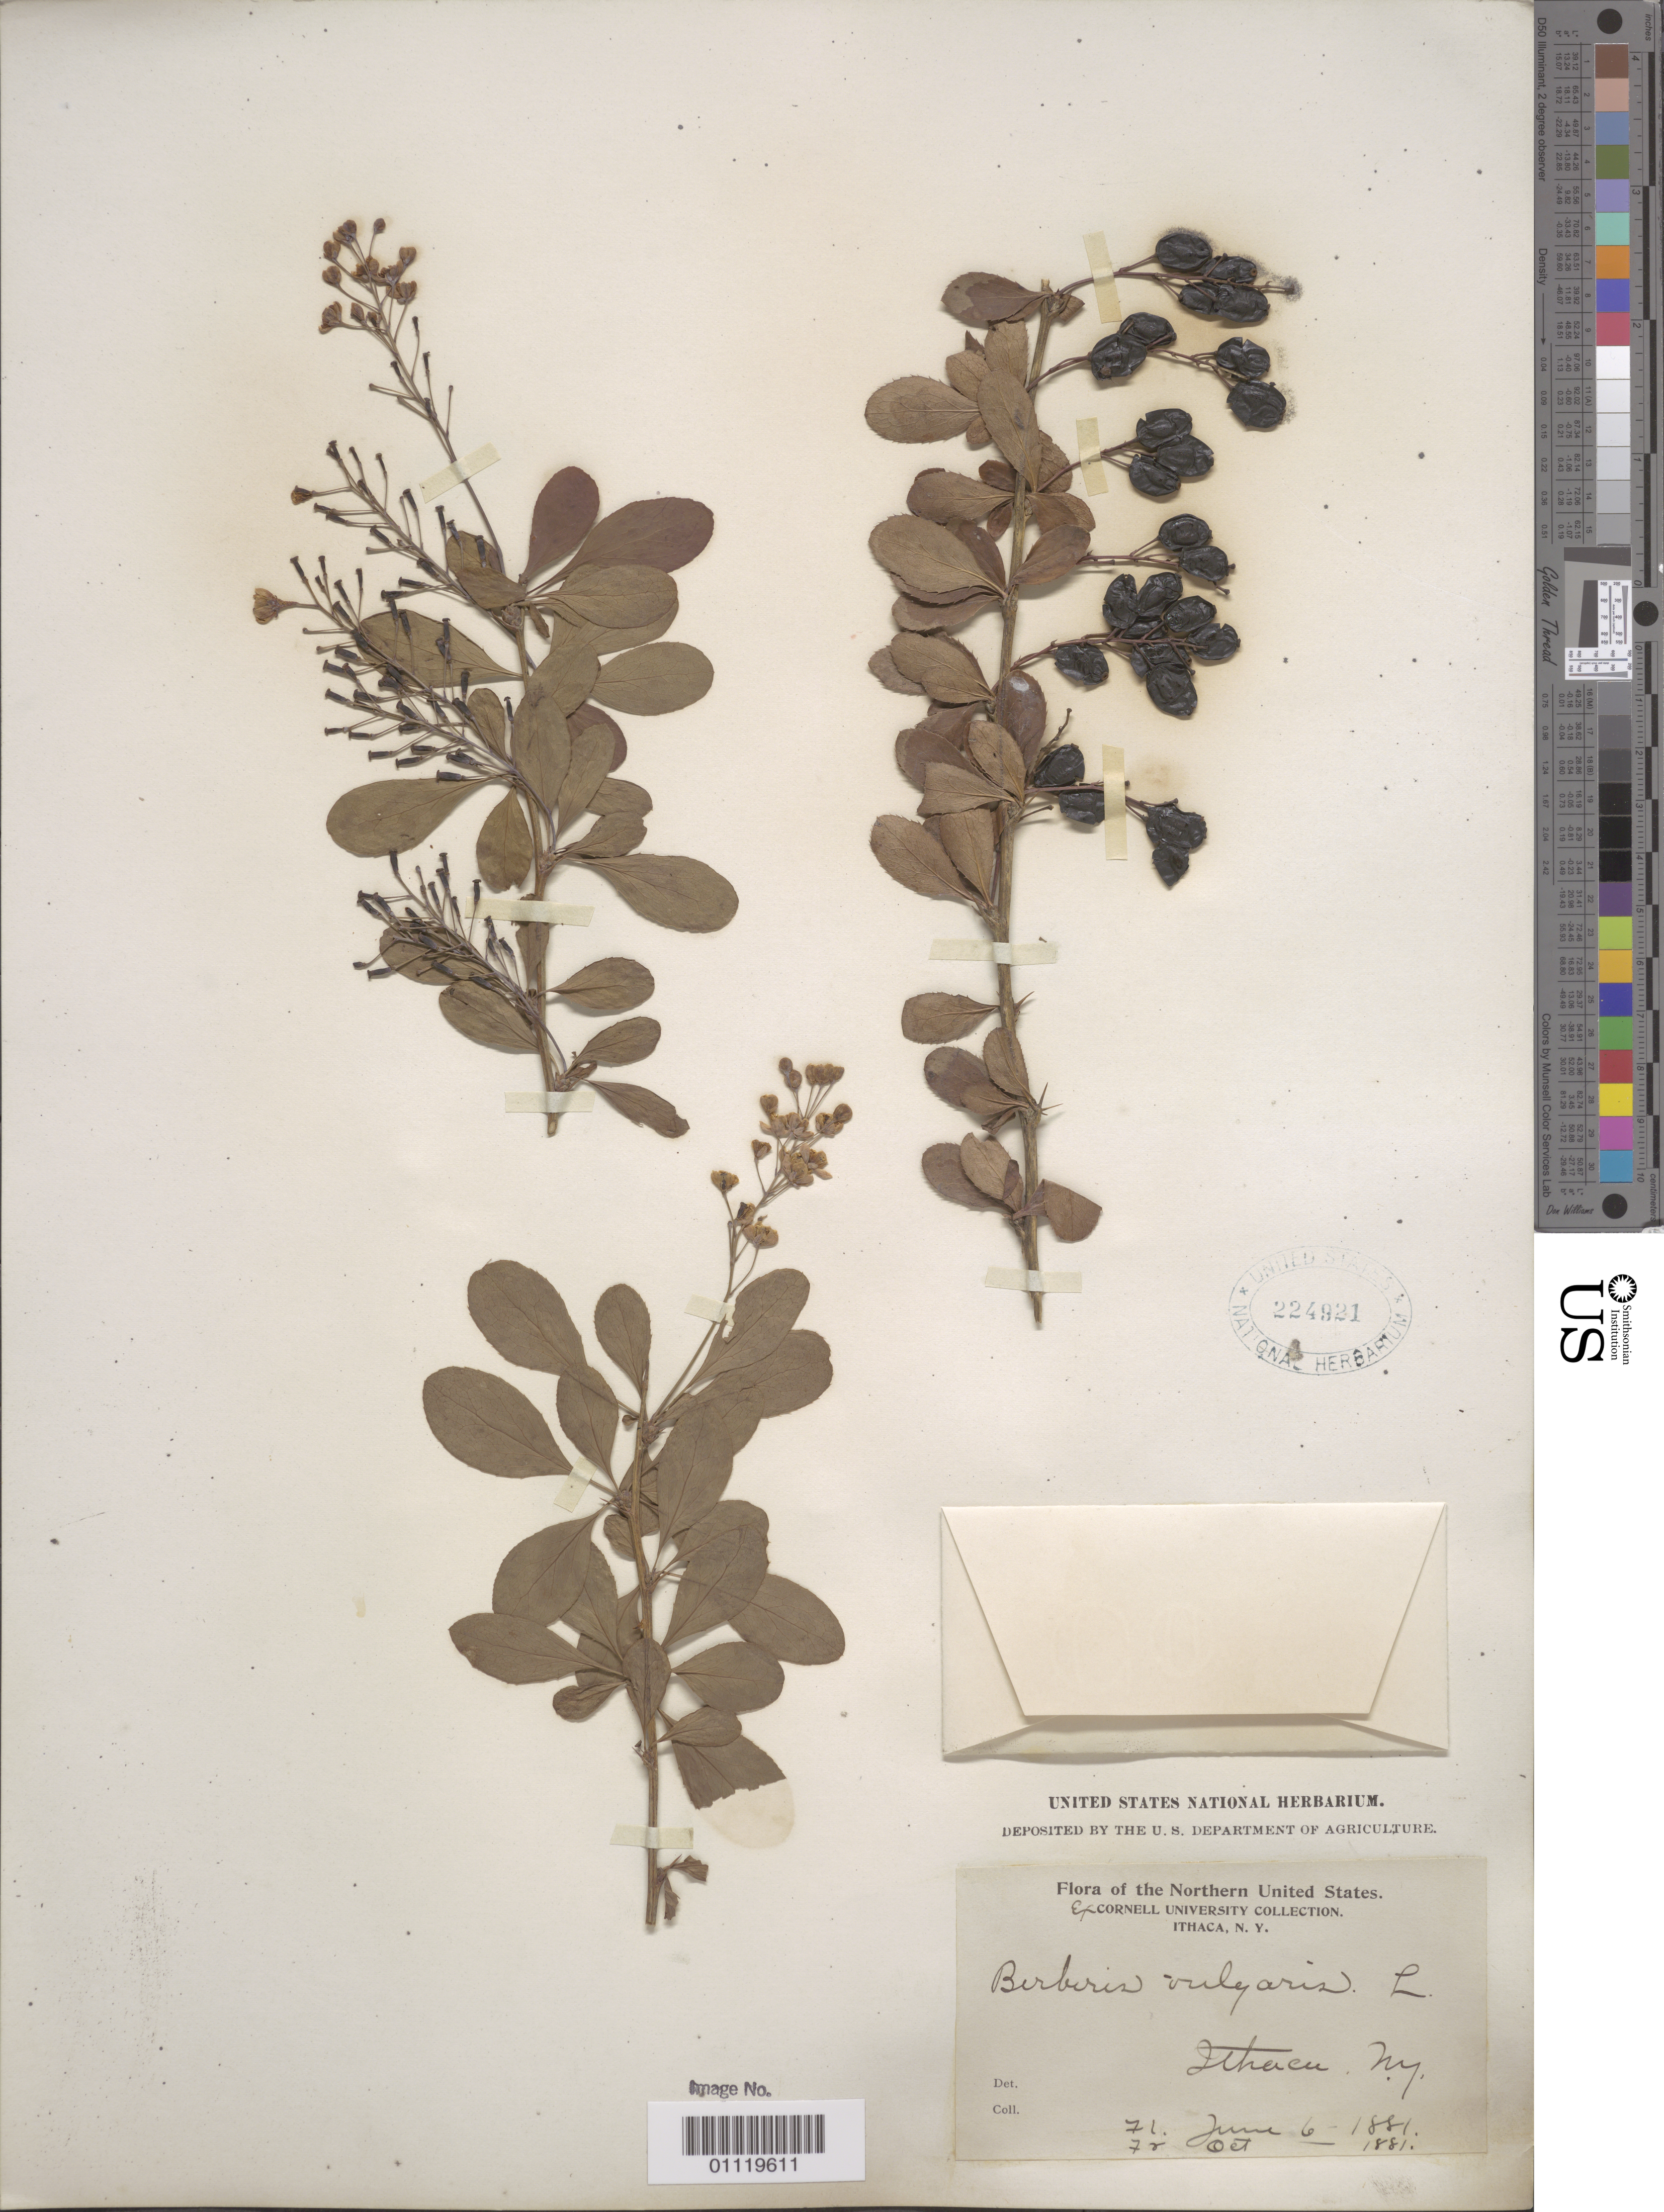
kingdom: Plantae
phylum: Tracheophyta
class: Magnoliopsida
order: Ranunculales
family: Berberidaceae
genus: Berberis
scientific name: Berberis vulgaris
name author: L.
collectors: ex herb. Cornell University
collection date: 1881-06-06,1881-10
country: United States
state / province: New York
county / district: Tompkins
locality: Ithaca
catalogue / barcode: US 224821